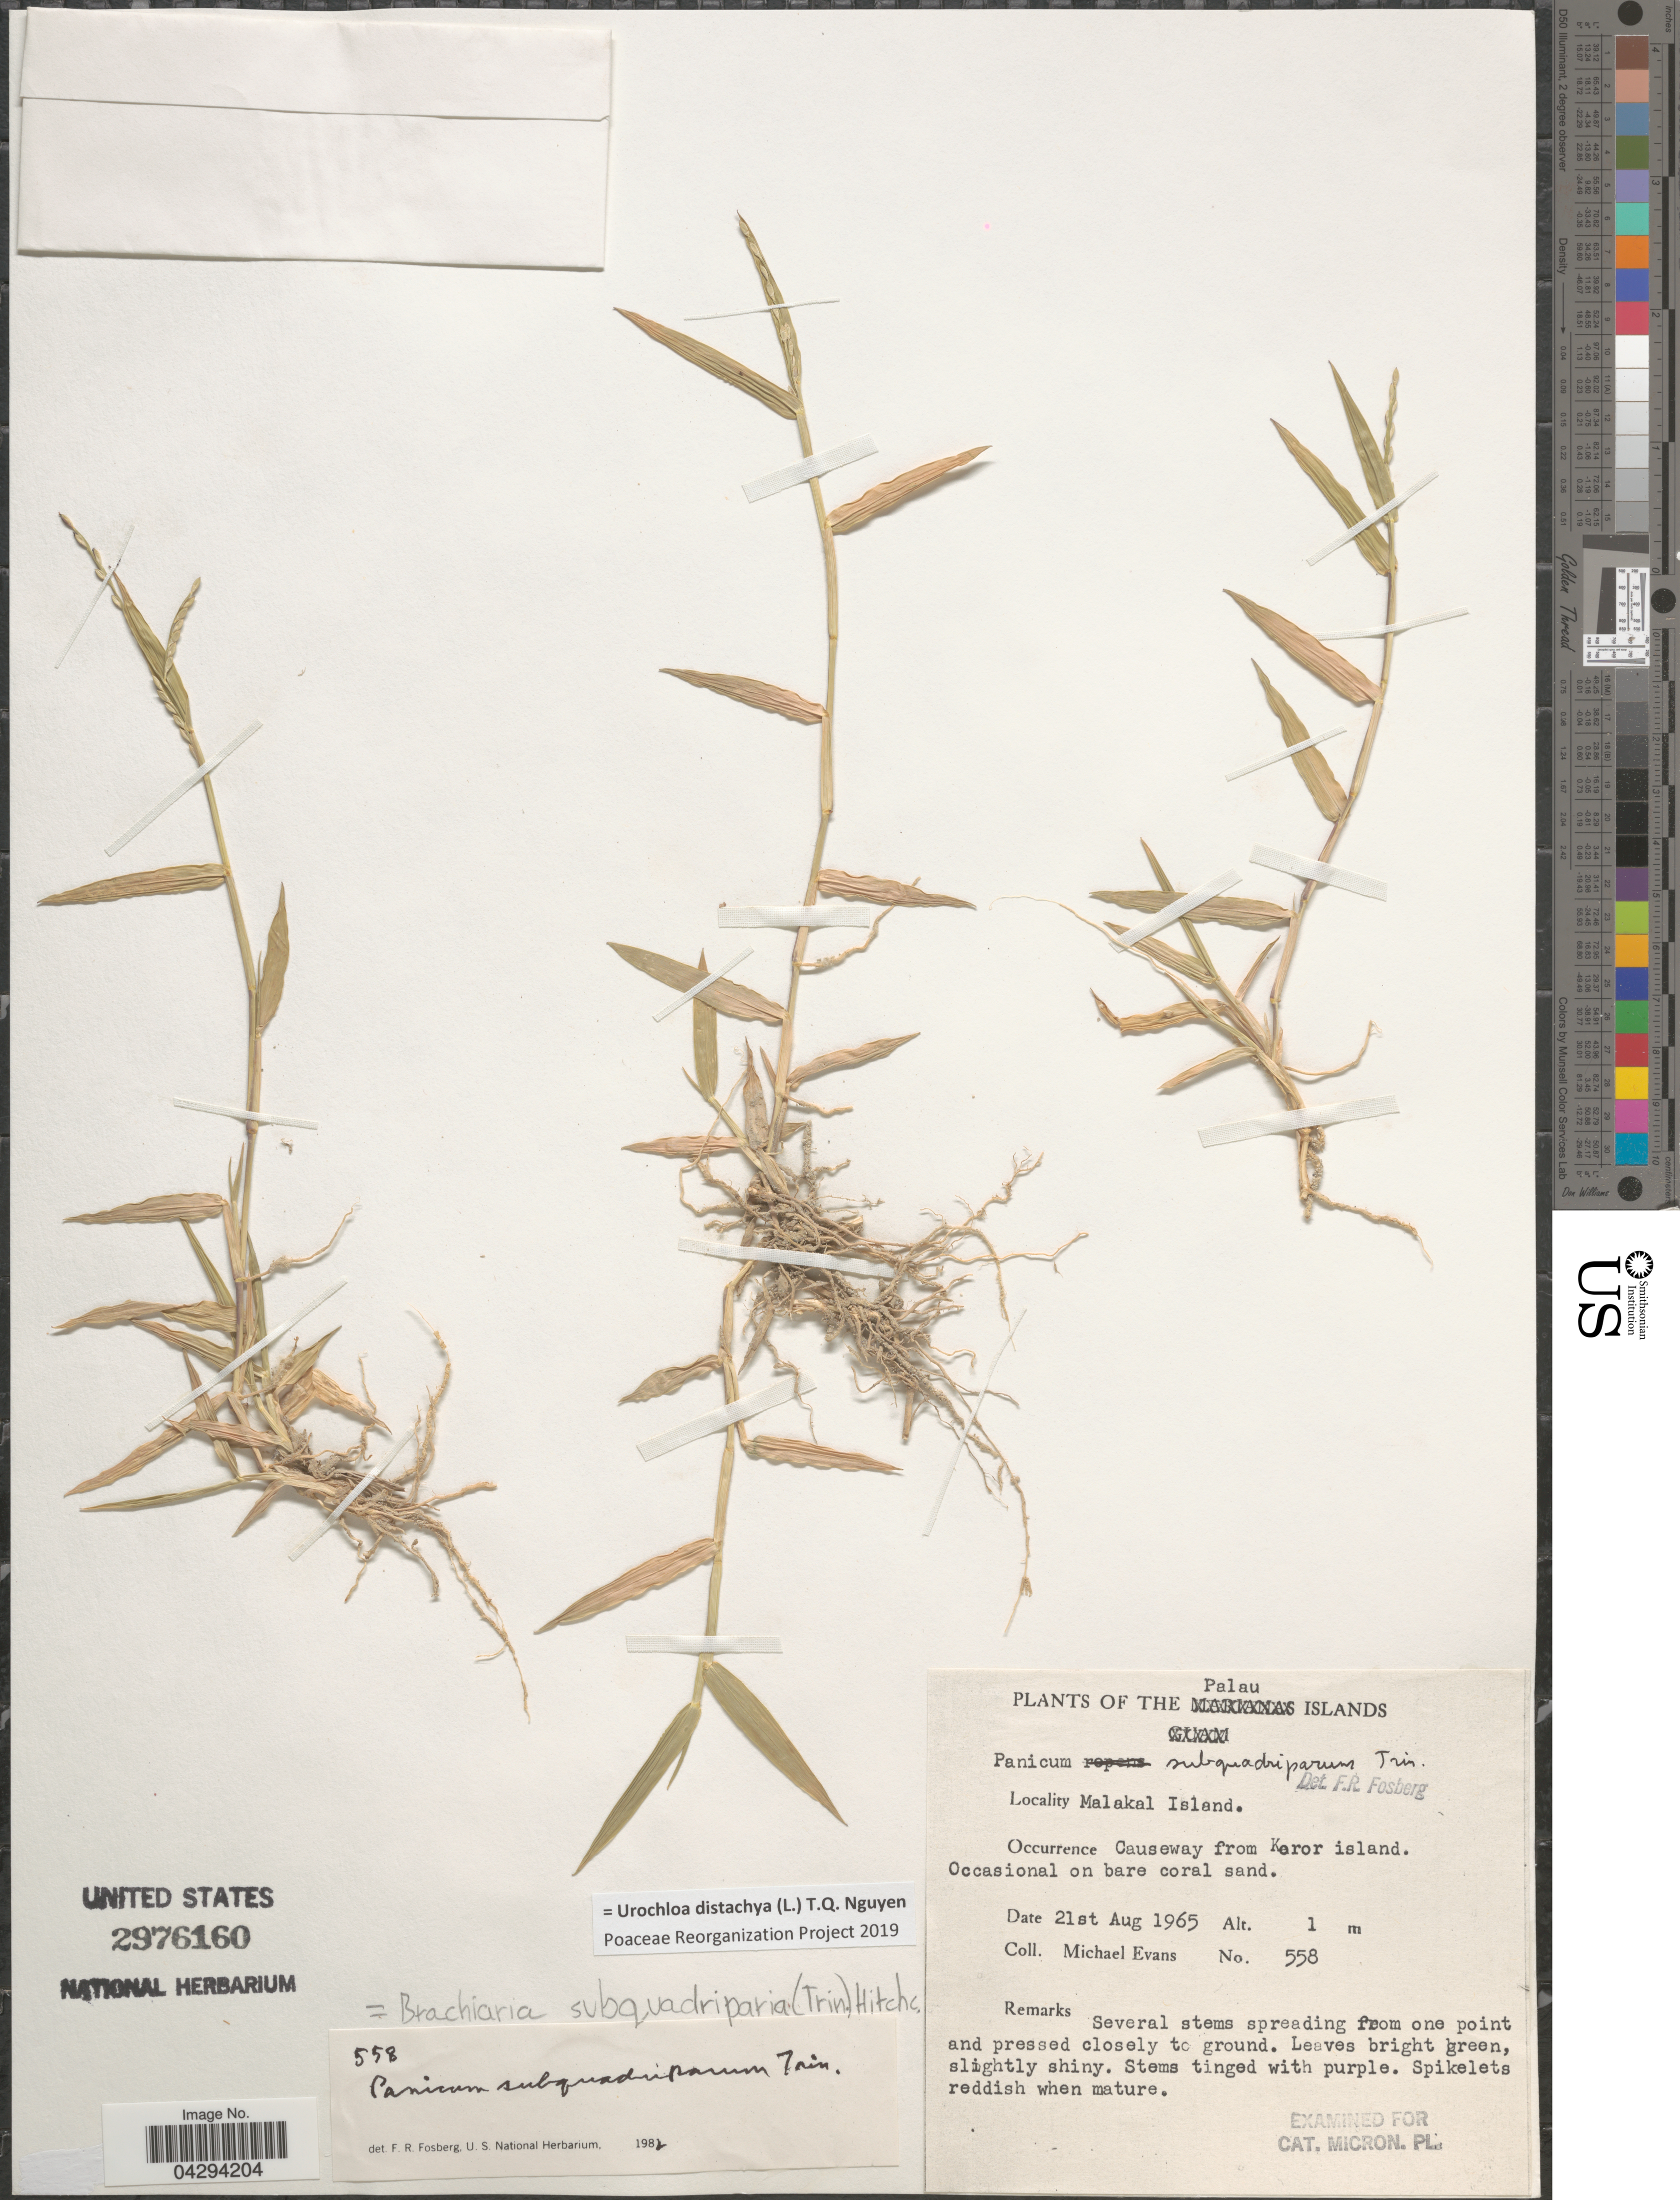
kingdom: Plantae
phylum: Tracheophyta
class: Liliopsida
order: Poales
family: Poaceae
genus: Urochloa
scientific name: Urochloa distachya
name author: (L.) T.Q. Nguyen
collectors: M. Evans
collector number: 558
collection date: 1965-08-21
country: Palau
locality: Palau Islands. Malakal Island. Causeway from Koror island.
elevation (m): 1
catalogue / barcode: US 2976160